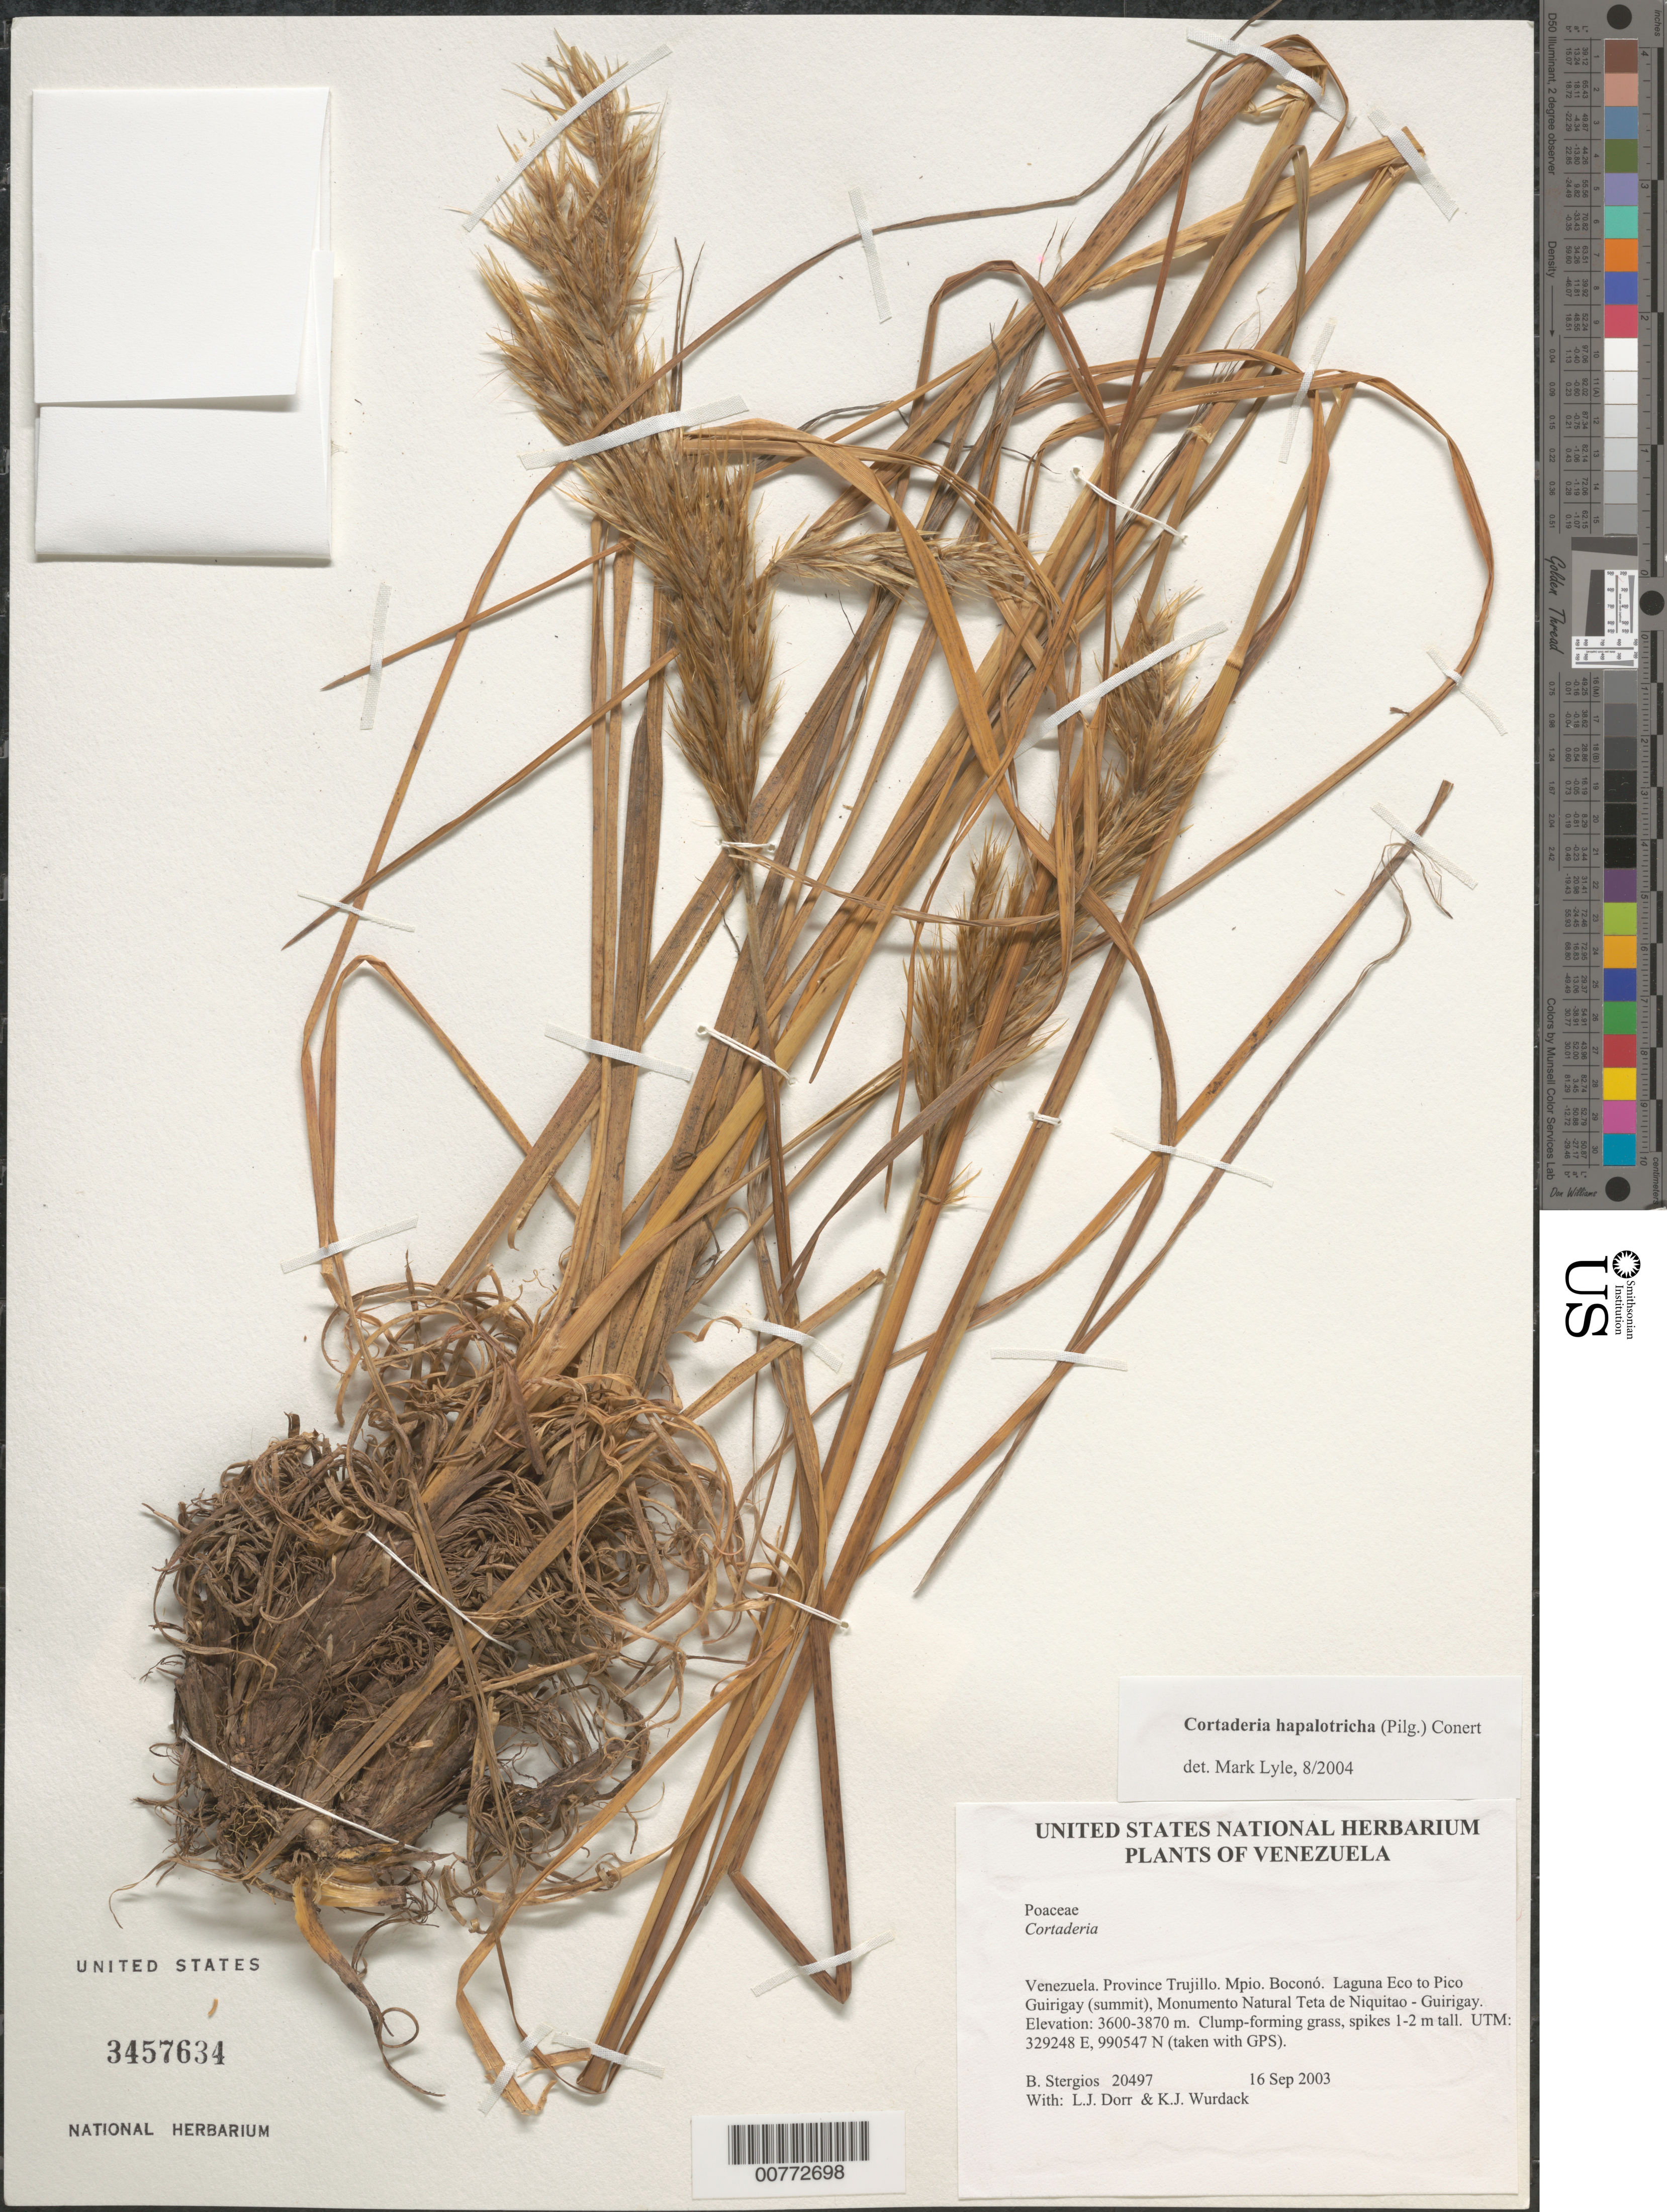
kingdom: Plantae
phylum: Tracheophyta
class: Liliopsida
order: Poales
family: Poaceae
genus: Cortaderia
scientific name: Cortaderia hapalotricha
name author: (Pilg.) Conert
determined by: Lyle, M.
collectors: B. G. Stergios, L. J. Dorr & K. Wurdack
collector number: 20497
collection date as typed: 16 Sep 2003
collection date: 2003-09-16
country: Venezuela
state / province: Trujillo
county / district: Boconó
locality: Laguna Eco to Pico Guirigay (summit), Monumento Natural Teta de Niquitao - Guirigay.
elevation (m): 3600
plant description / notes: K, MO, NY, PORT, US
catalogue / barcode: US 3457634